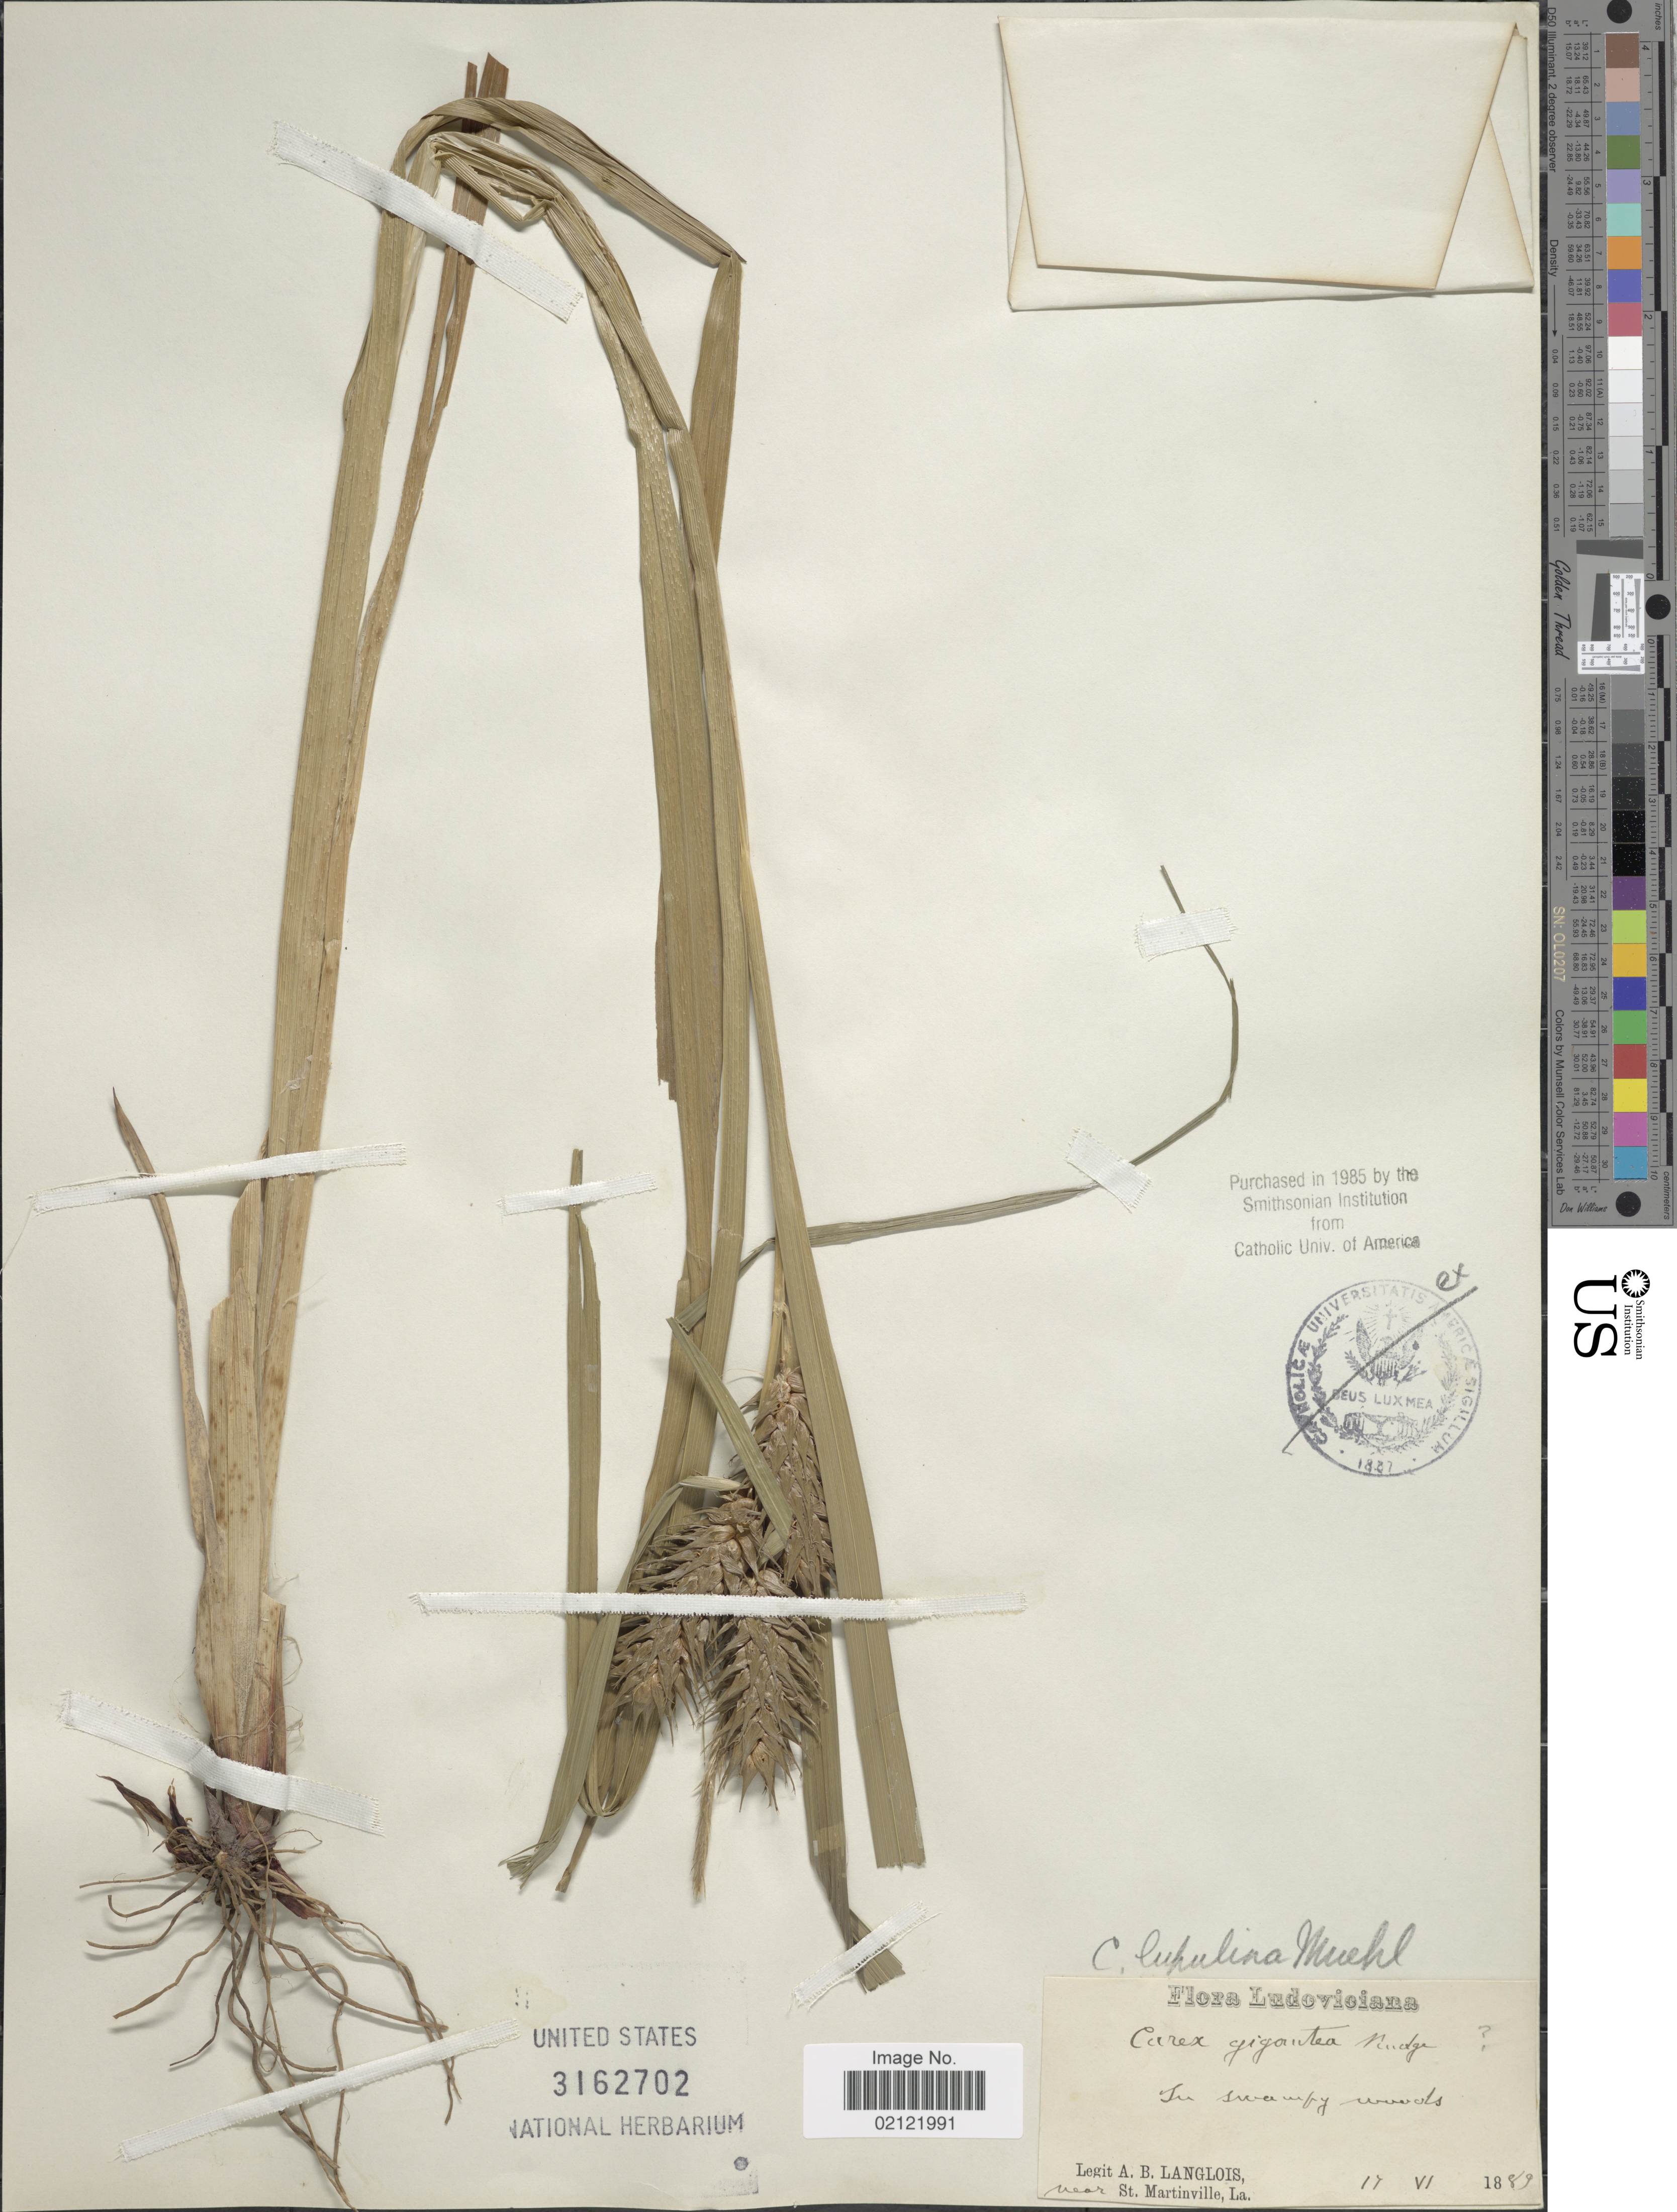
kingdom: Plantae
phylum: Tracheophyta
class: Liliopsida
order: Poales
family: Cyperaceae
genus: Carex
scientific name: Carex lupulina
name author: Muhl. ex Willd.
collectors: A. Langlois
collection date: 1889-06-17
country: United States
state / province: Louisiana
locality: In swampy woods. Near St. Martinville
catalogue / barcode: US 3162702-2